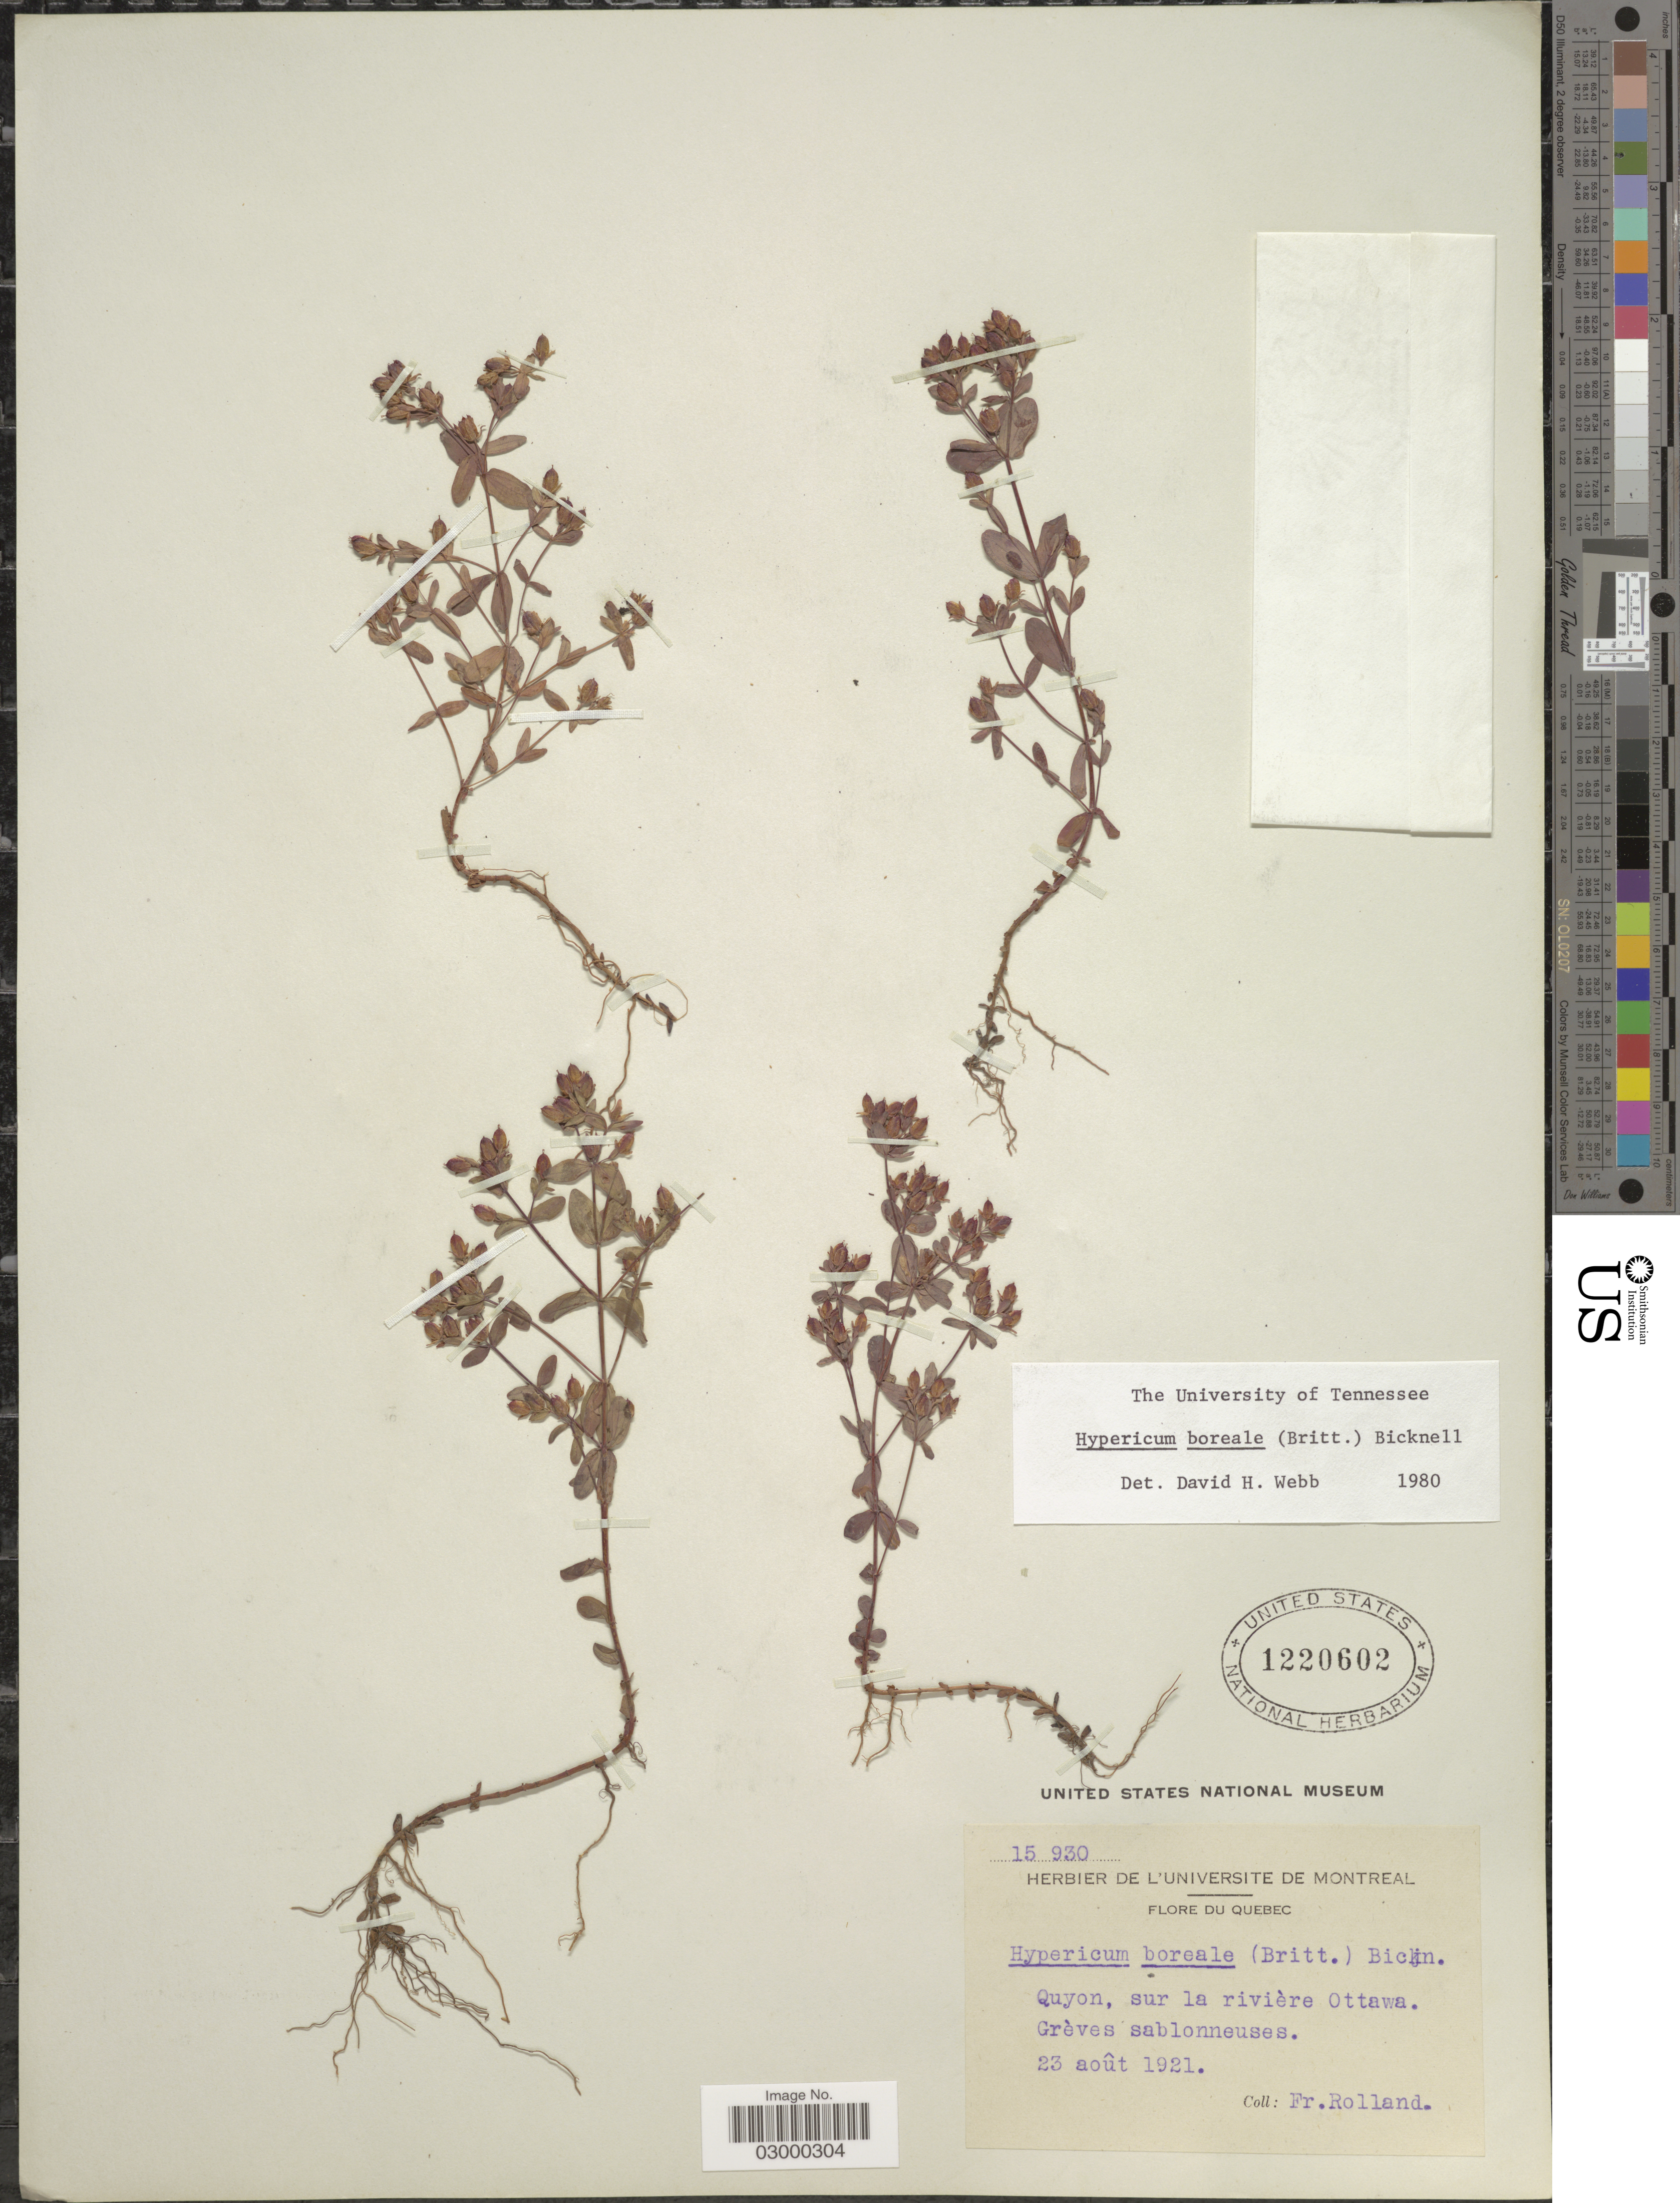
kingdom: Plantae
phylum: Tracheophyta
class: Magnoliopsida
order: Malpighiales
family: Hypericaceae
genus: Hypericum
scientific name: Hypericum boreale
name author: (Britton) E.P. Bicknell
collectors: F. Rolland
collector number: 15930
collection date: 1921-08-23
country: Canada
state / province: Quebec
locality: Quyon, sur la rivière Ottawa.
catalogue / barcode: US 1220602